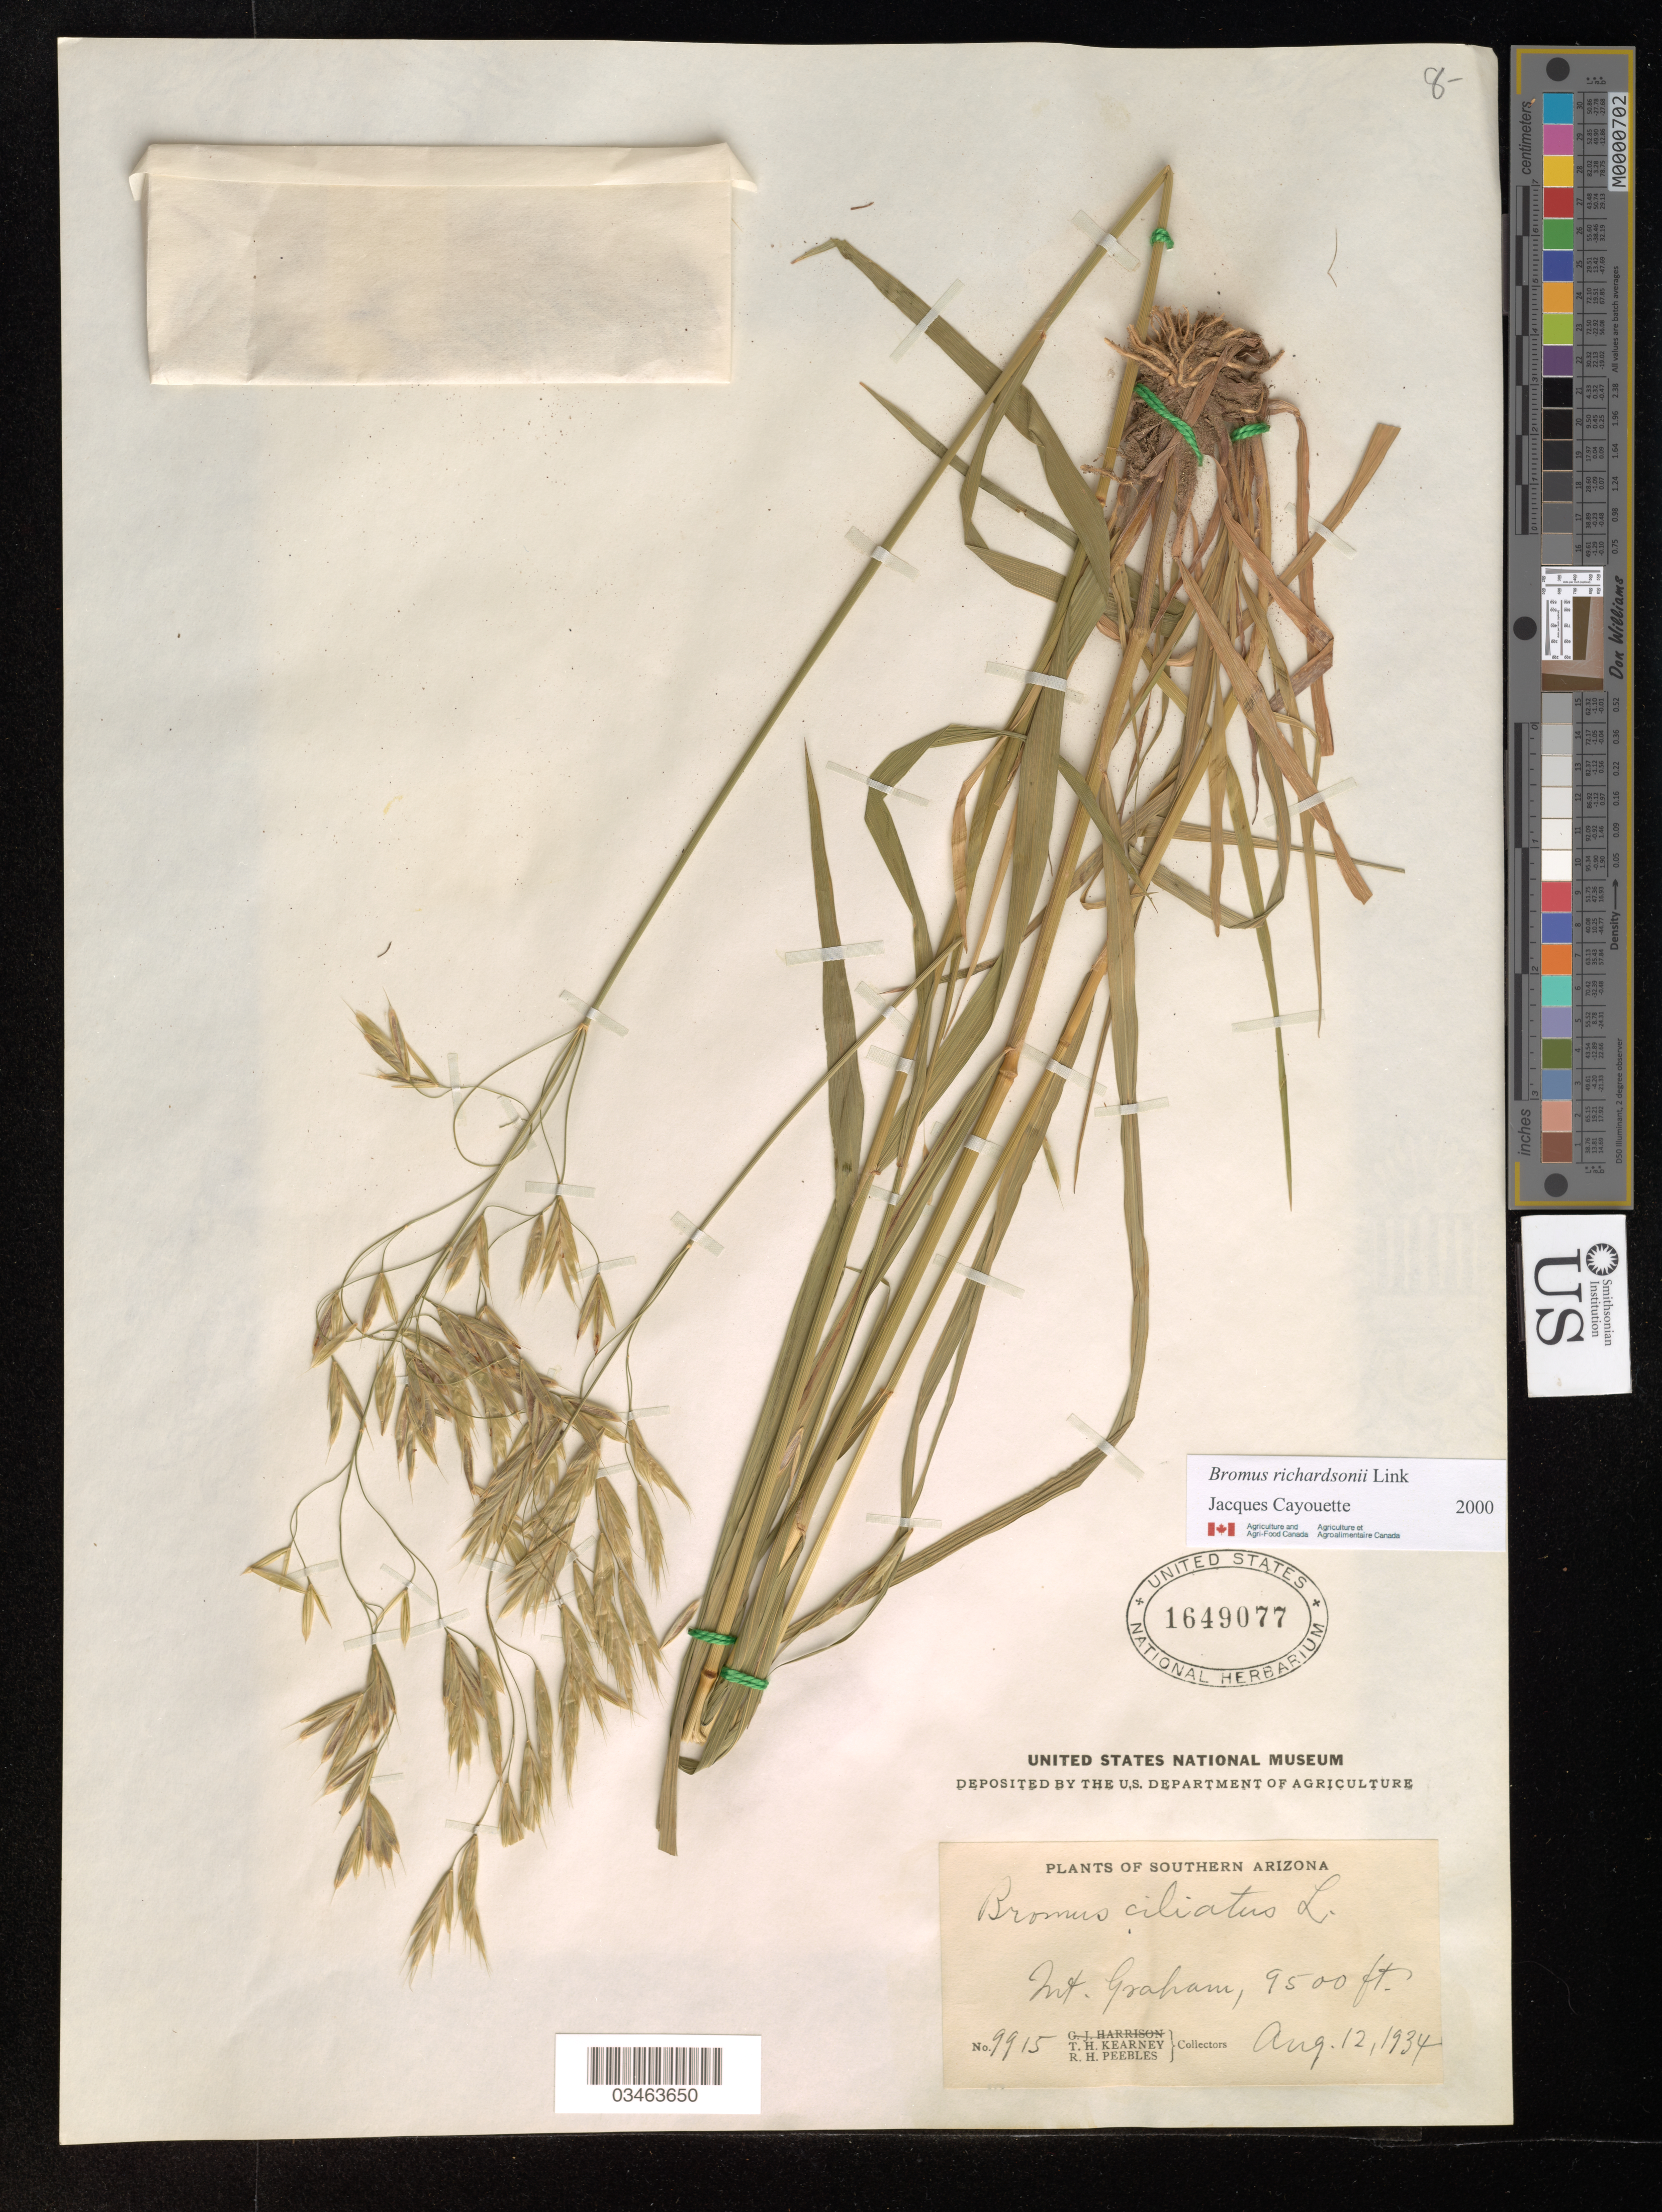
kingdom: Plantae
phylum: Tracheophyta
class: Liliopsida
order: Poales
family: Poaceae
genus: Bromus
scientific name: Bromus richardsonii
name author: Link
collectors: T. H. Kearney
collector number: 9915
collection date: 1934-08-12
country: United States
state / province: Arizona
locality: Southern Arizona. Mt. Graham.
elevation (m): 2896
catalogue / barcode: US 1649077